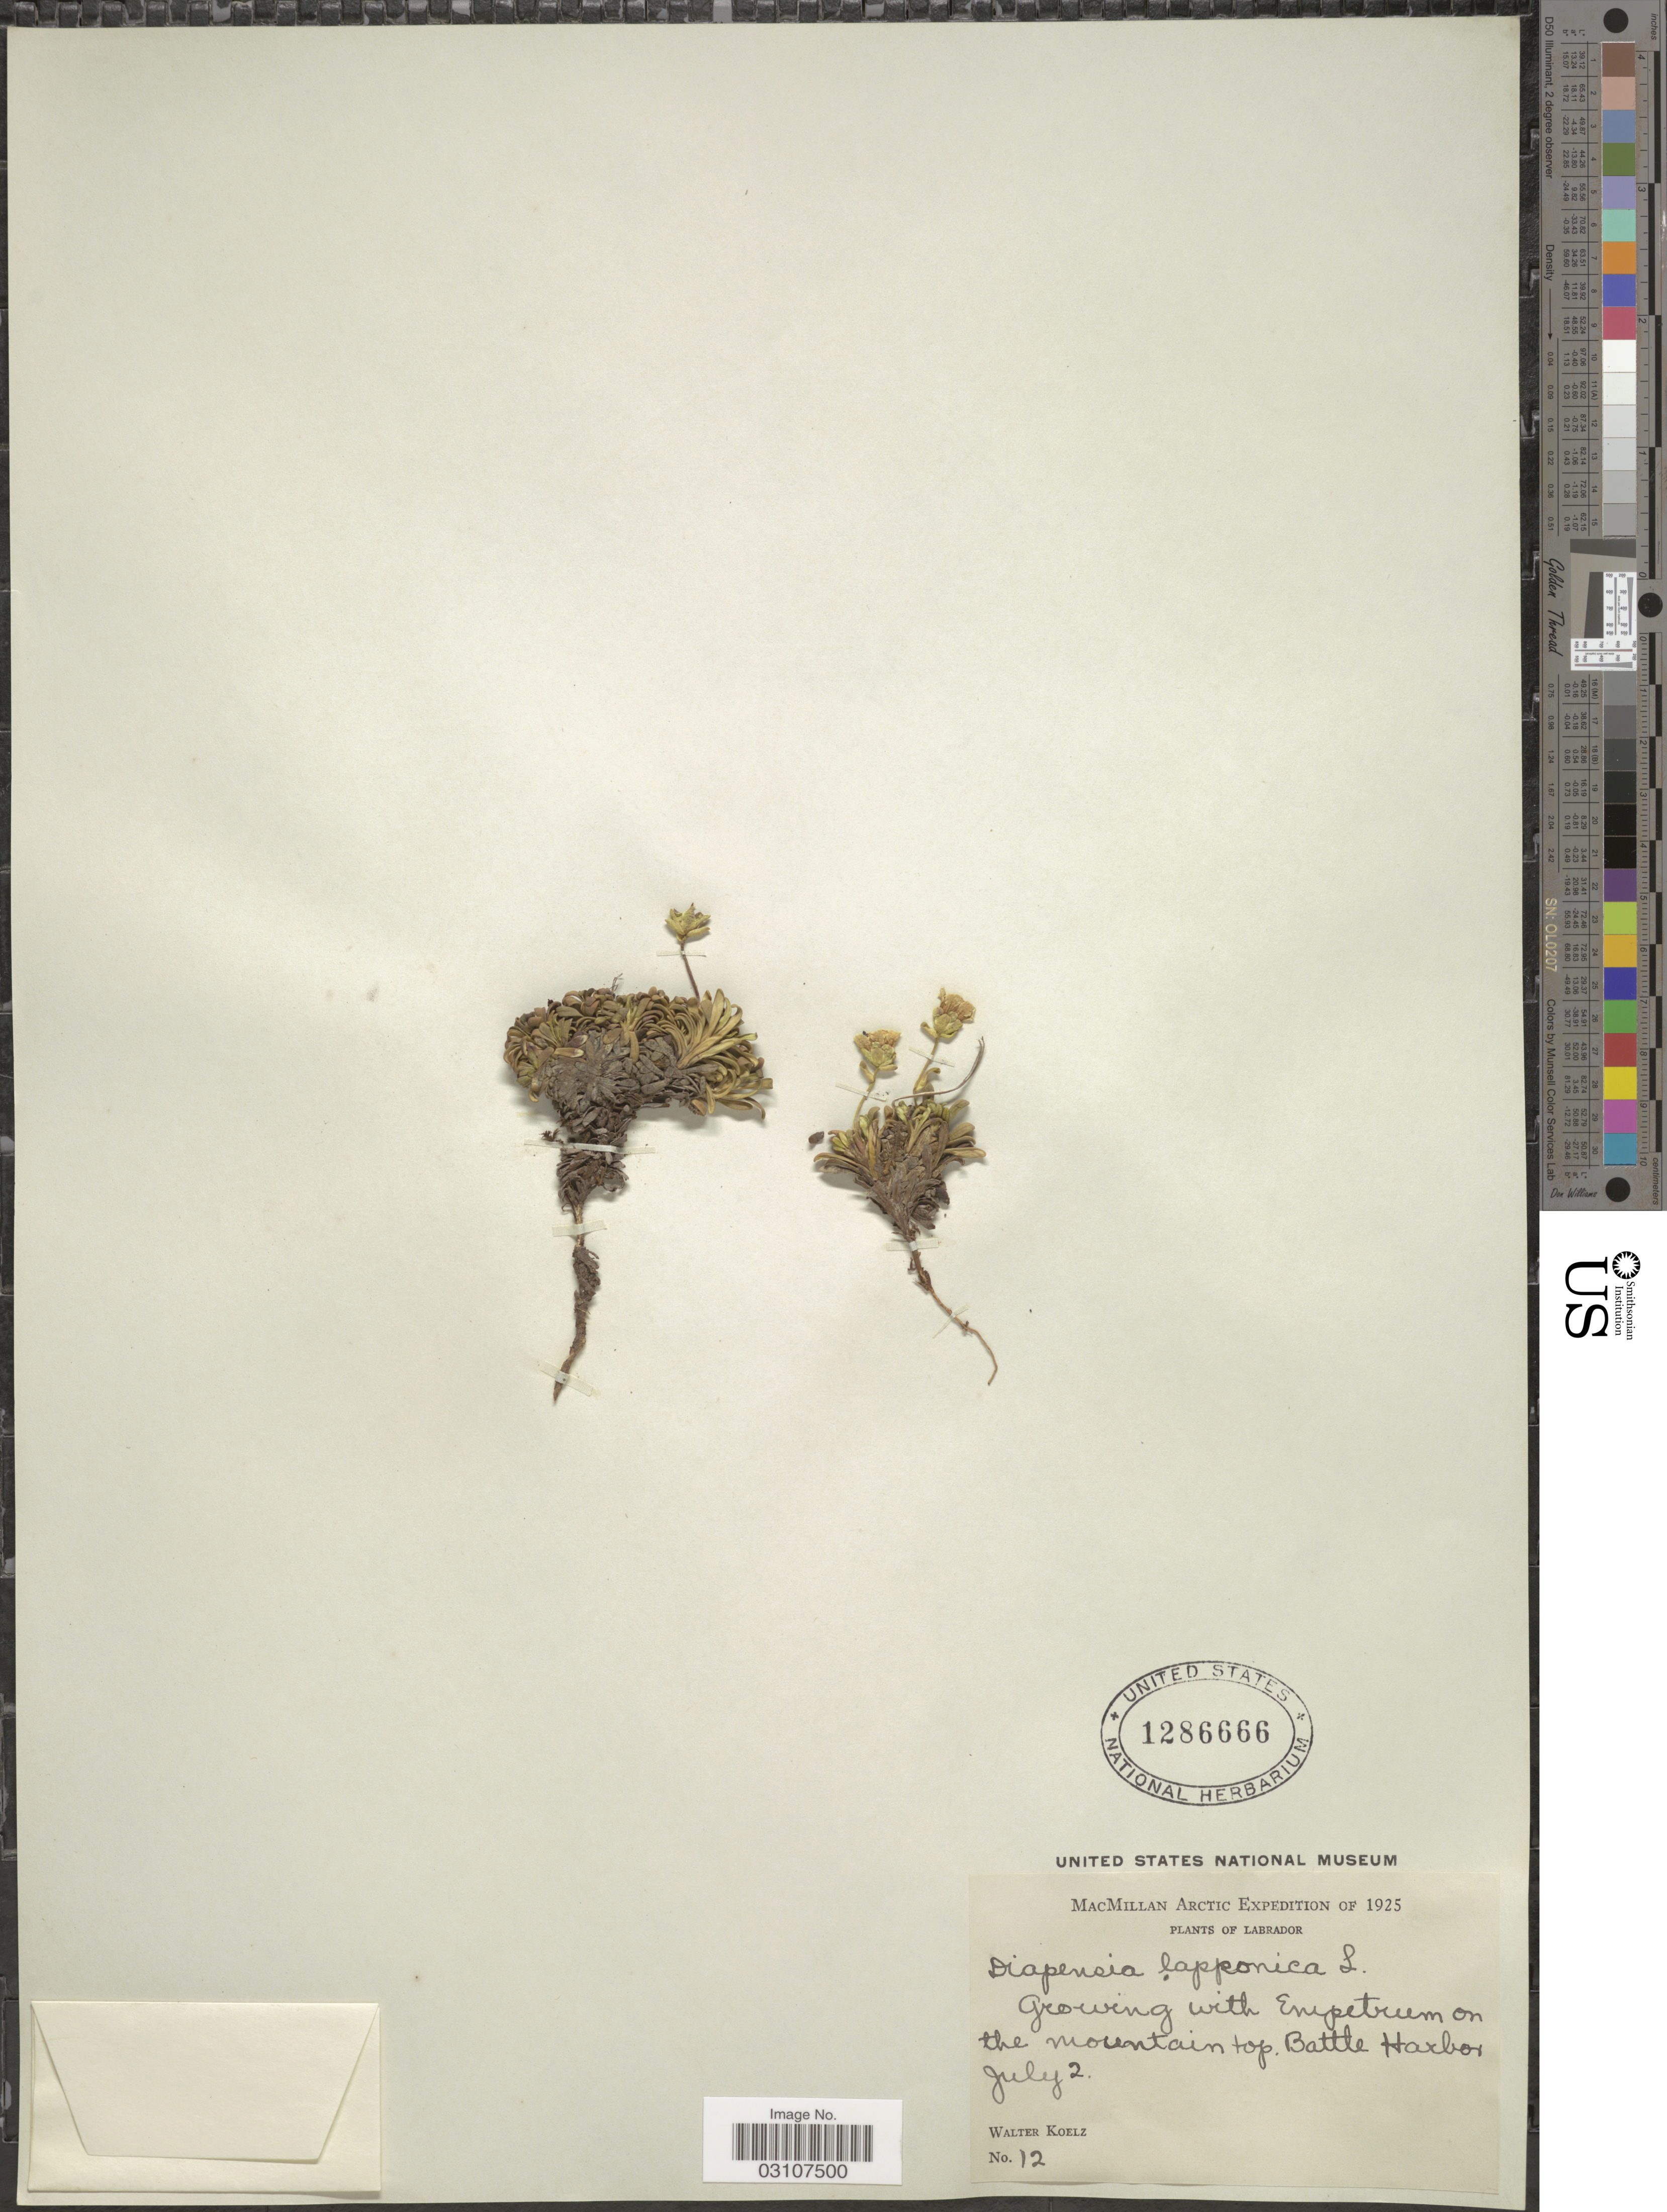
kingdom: Plantae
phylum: Tracheophyta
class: Magnoliopsida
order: Ericales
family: Diapensiaceae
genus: Diapensia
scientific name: Diapensia lapponica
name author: L.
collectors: W. N. Koelz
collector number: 12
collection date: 1925-07-02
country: Canada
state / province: Newfoundland and Labrador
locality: Labrador. Battle Harbor.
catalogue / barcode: US 1286666